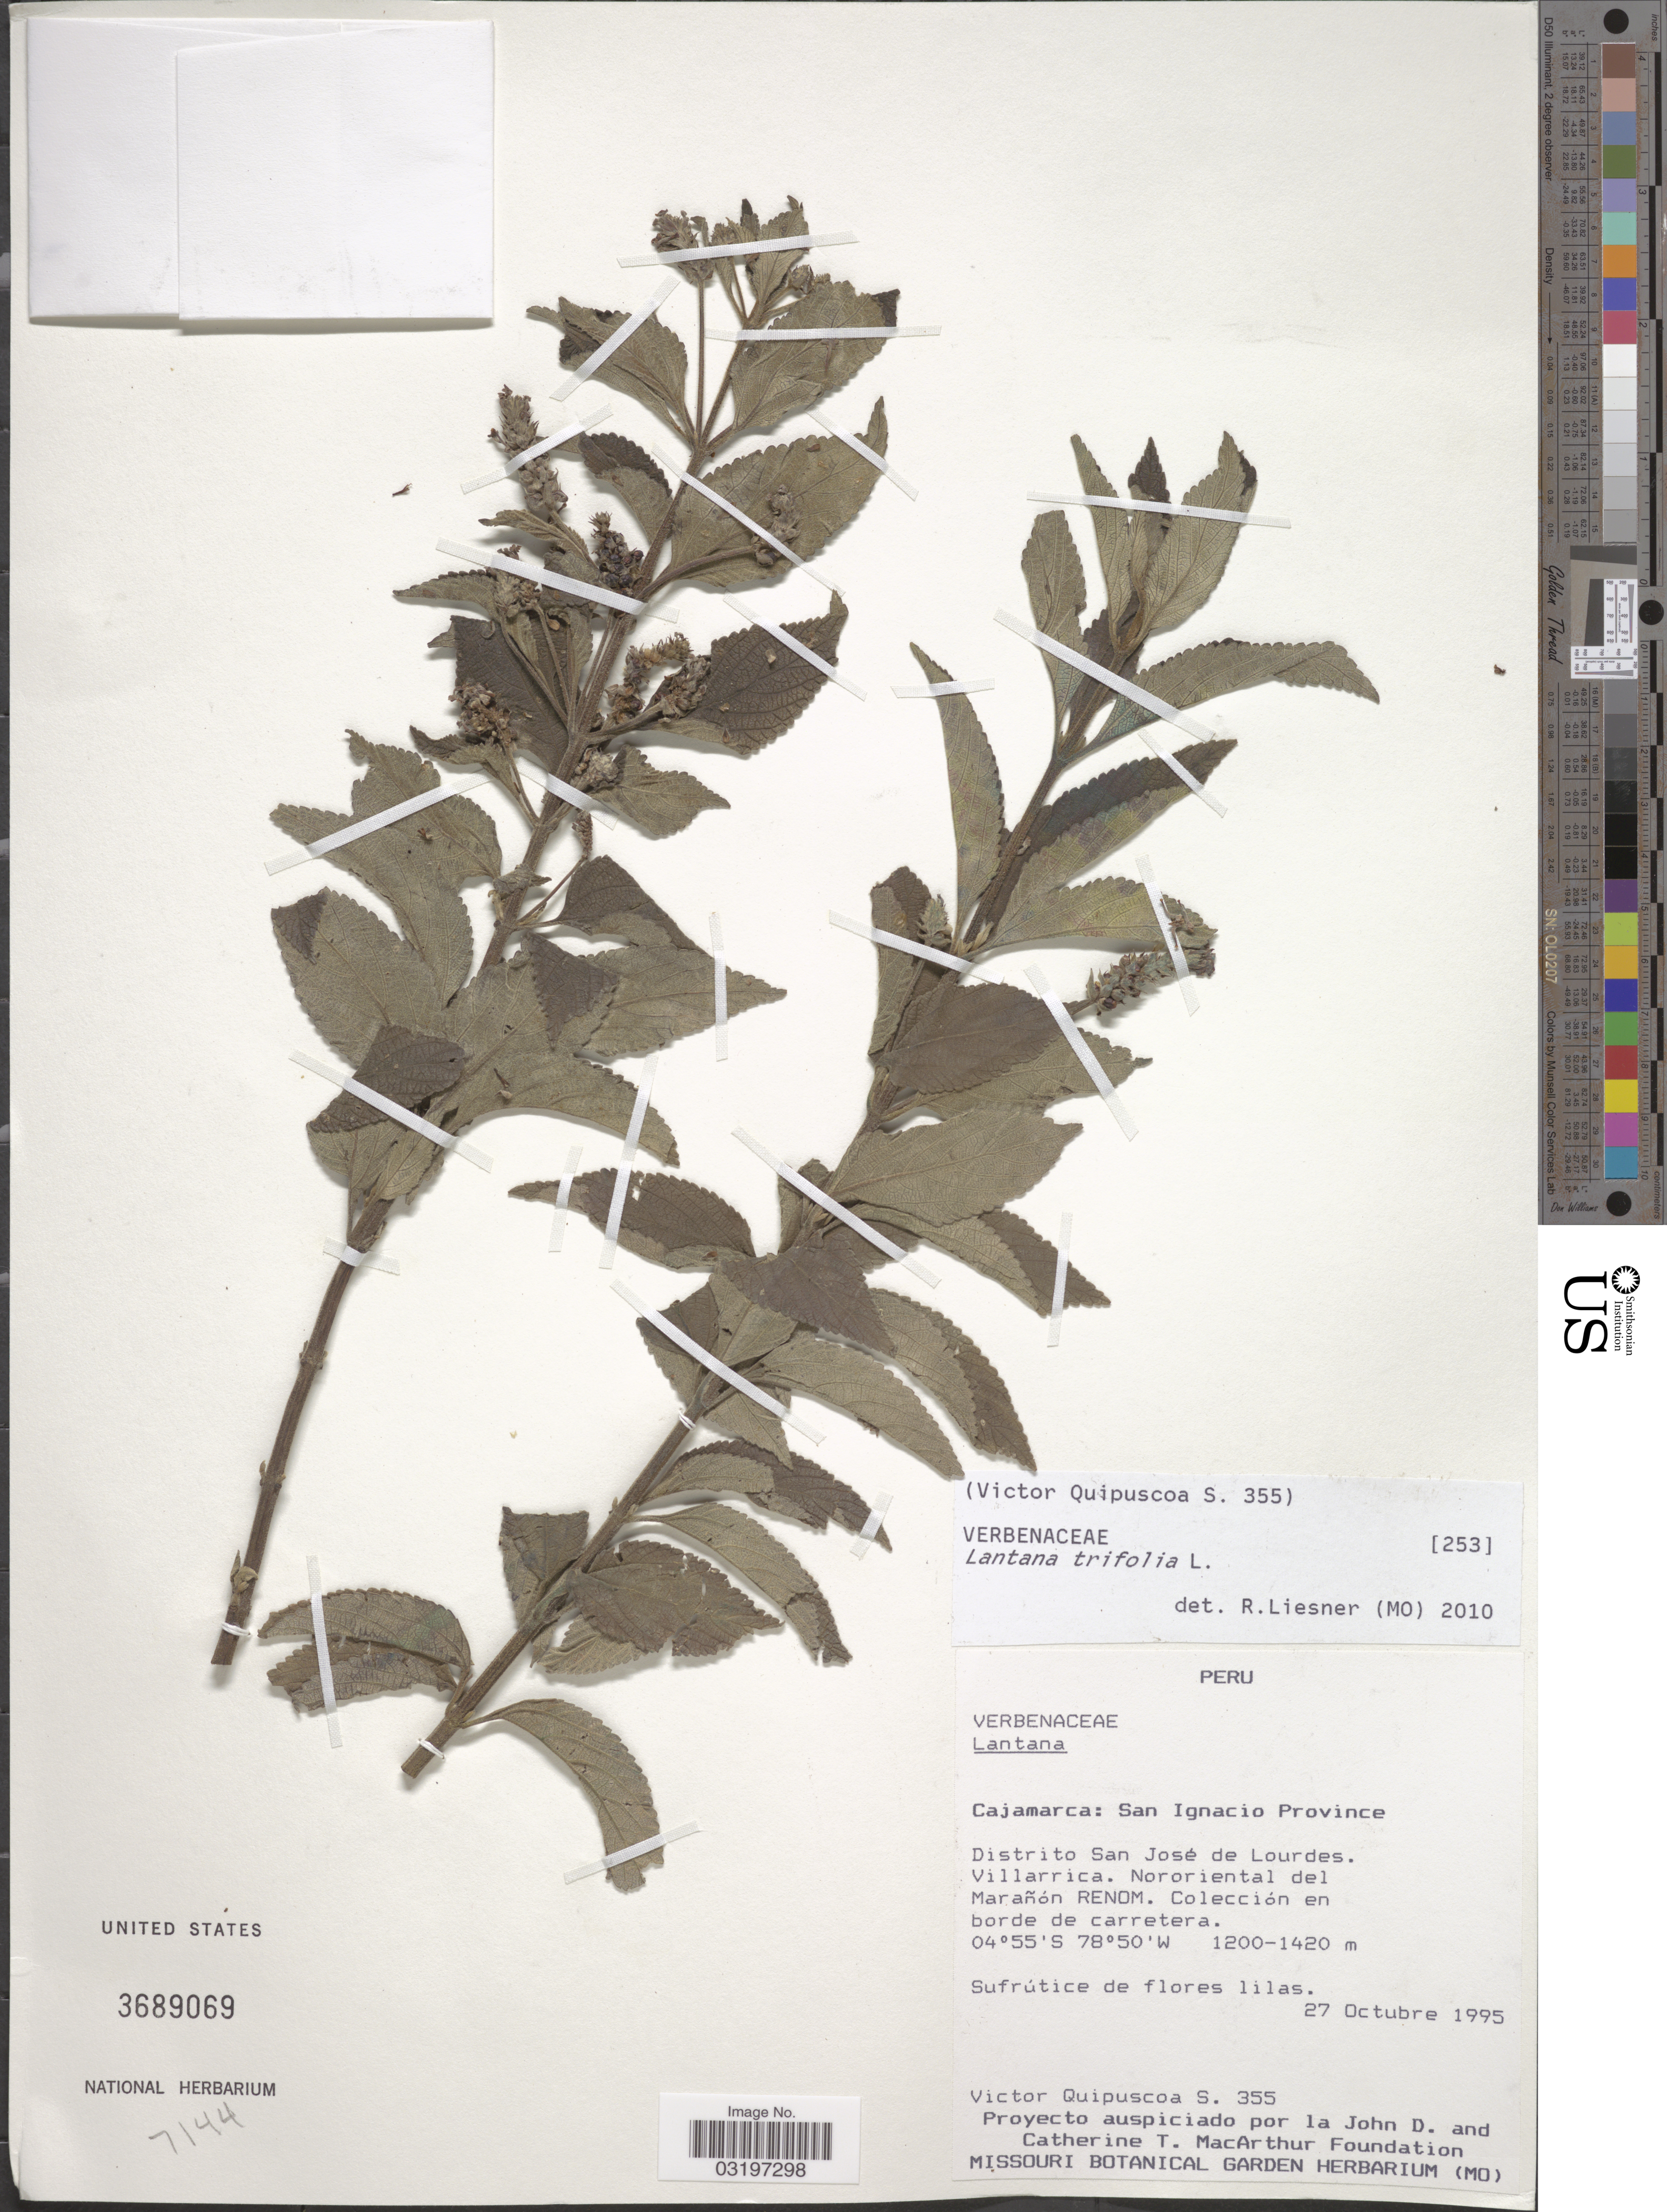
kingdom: Plantae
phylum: Tracheophyta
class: Magnoliopsida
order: Lamiales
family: Verbenaceae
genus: Lantana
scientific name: Lantana trifolia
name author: L.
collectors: V. Quipuscoa S.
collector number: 355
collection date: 1995-10-27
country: Peru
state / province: Cajamarca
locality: San Ignacio Province. Distrito San José de Lourdes. Villarrica. Nororiental del Marañón Renom.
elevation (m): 1200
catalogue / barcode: US 3689069